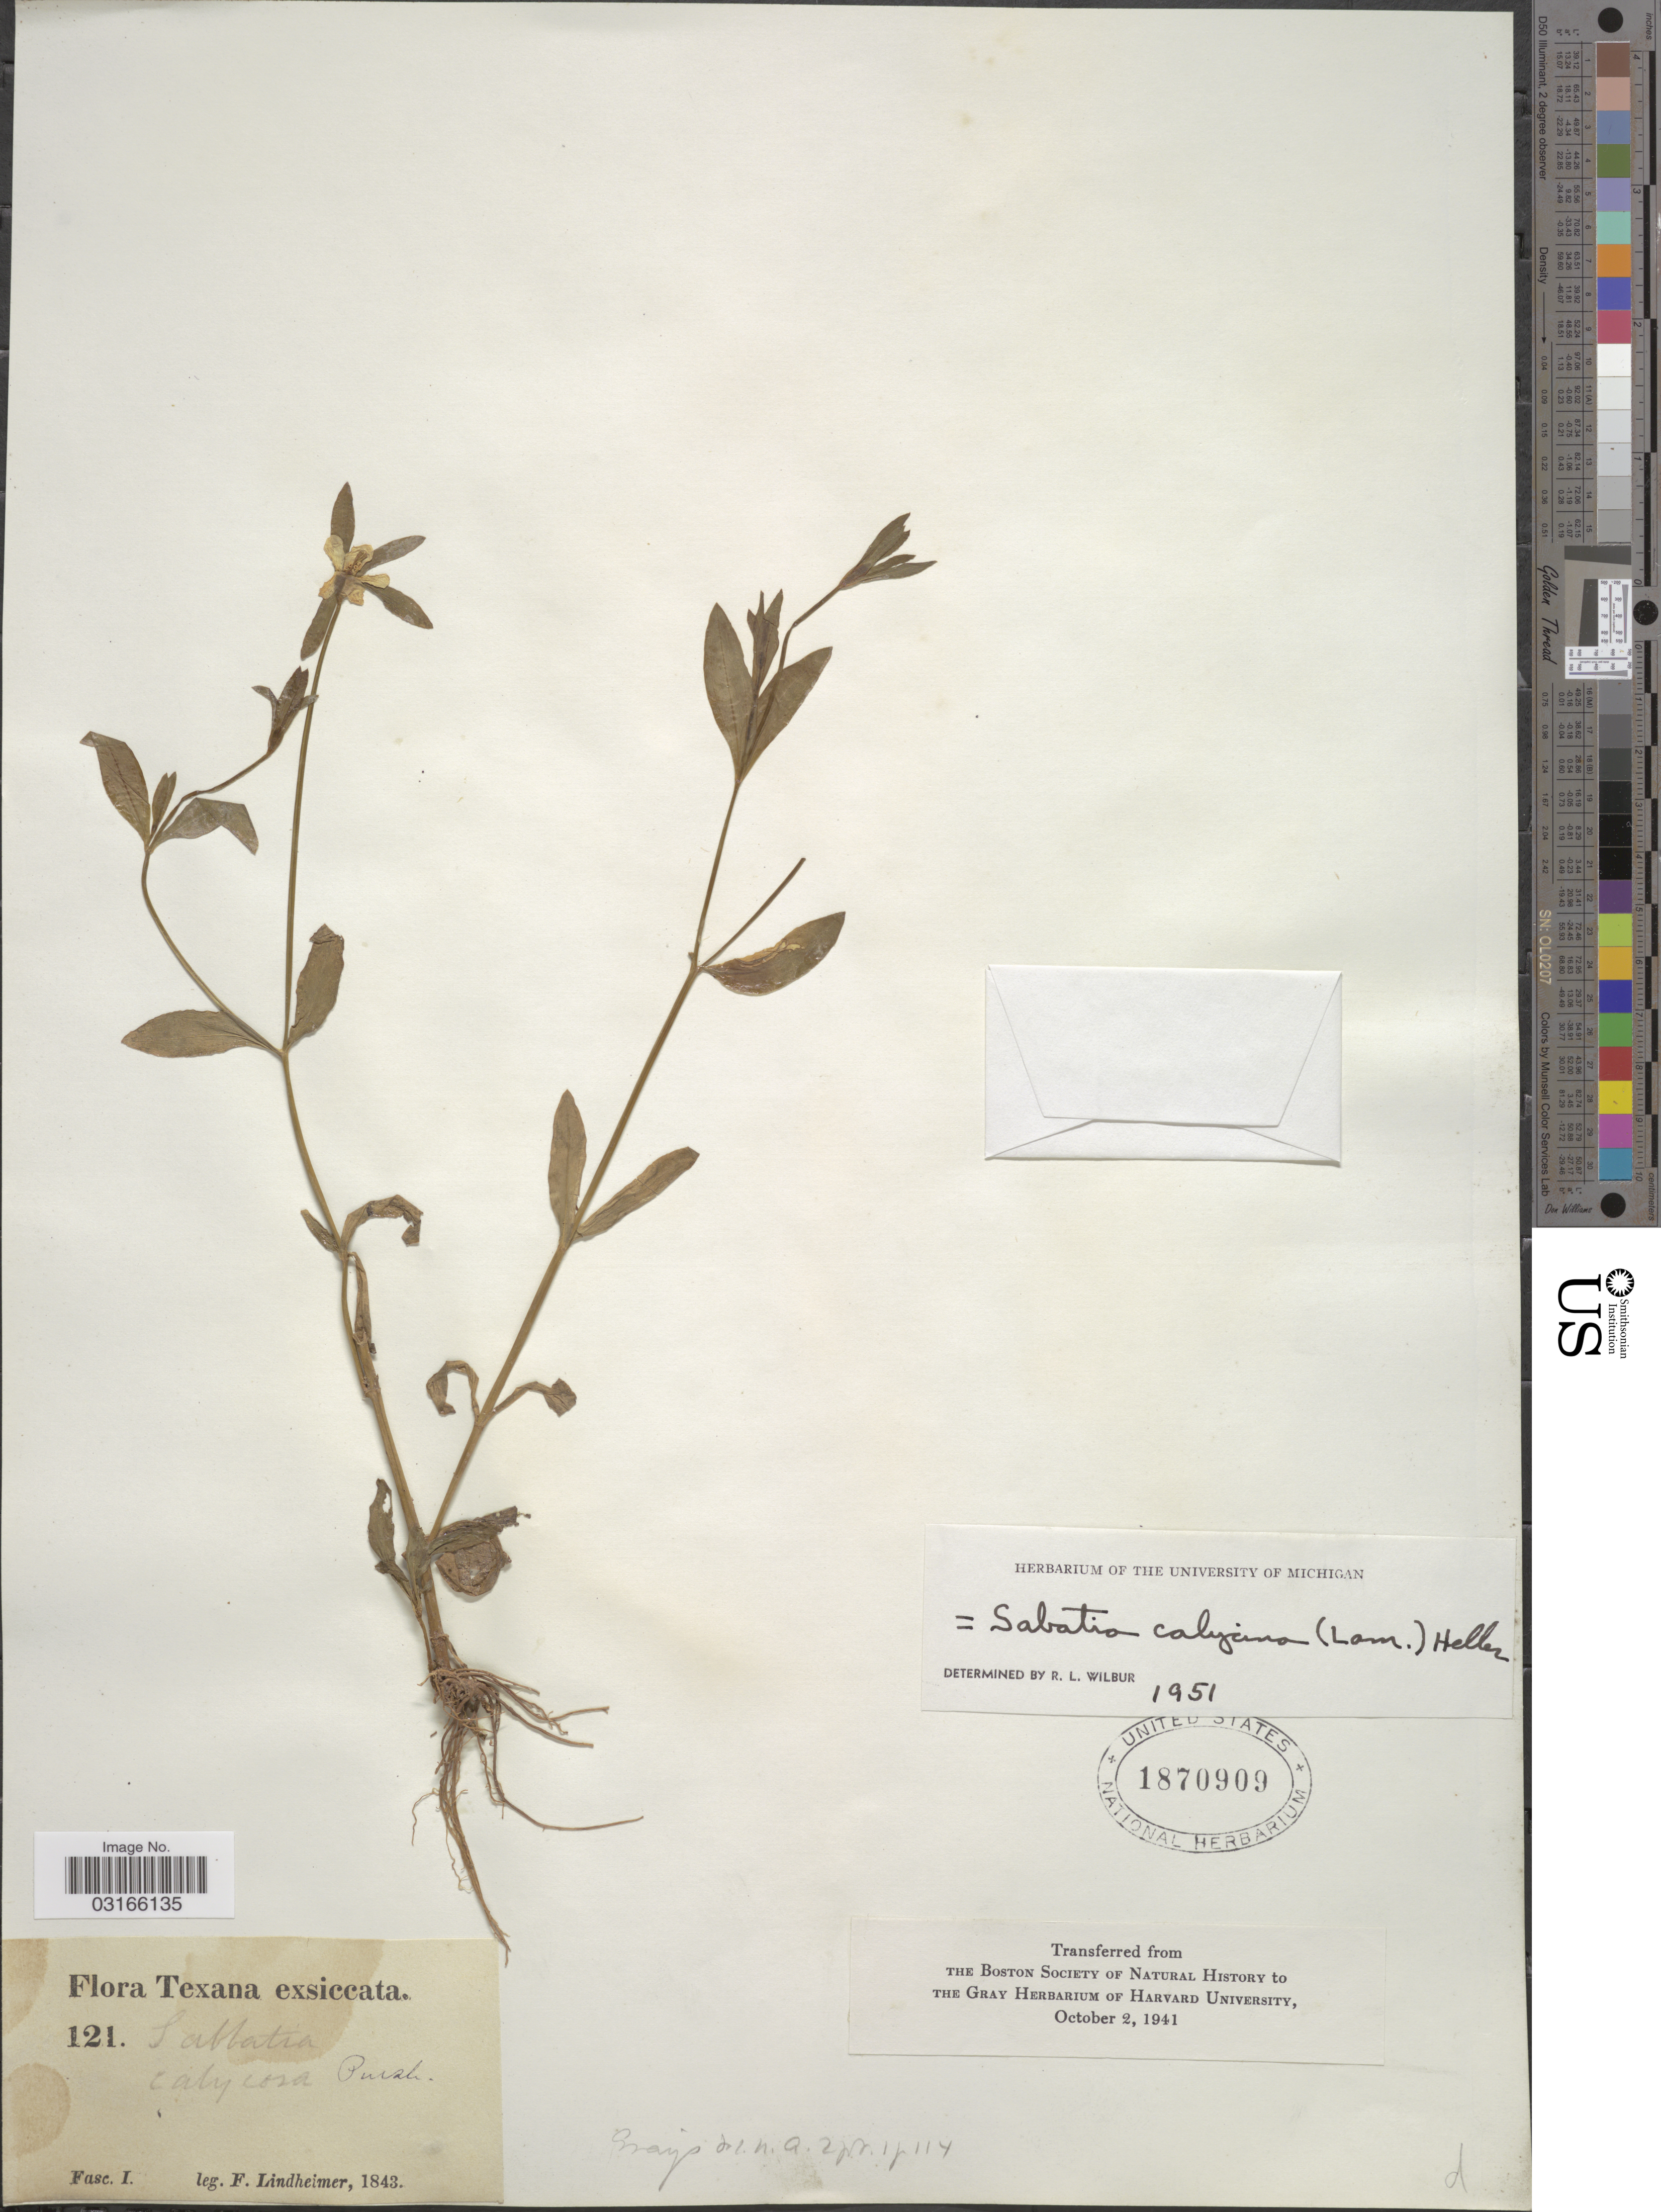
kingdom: Plantae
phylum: Tracheophyta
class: Magnoliopsida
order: Gentianales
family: Gentianaceae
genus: Sabatia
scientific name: Sabatia calycina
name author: (Lam.) A. Heller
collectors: F. Lindheimer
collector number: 121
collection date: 1843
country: United States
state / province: Texas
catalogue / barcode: US 1870909